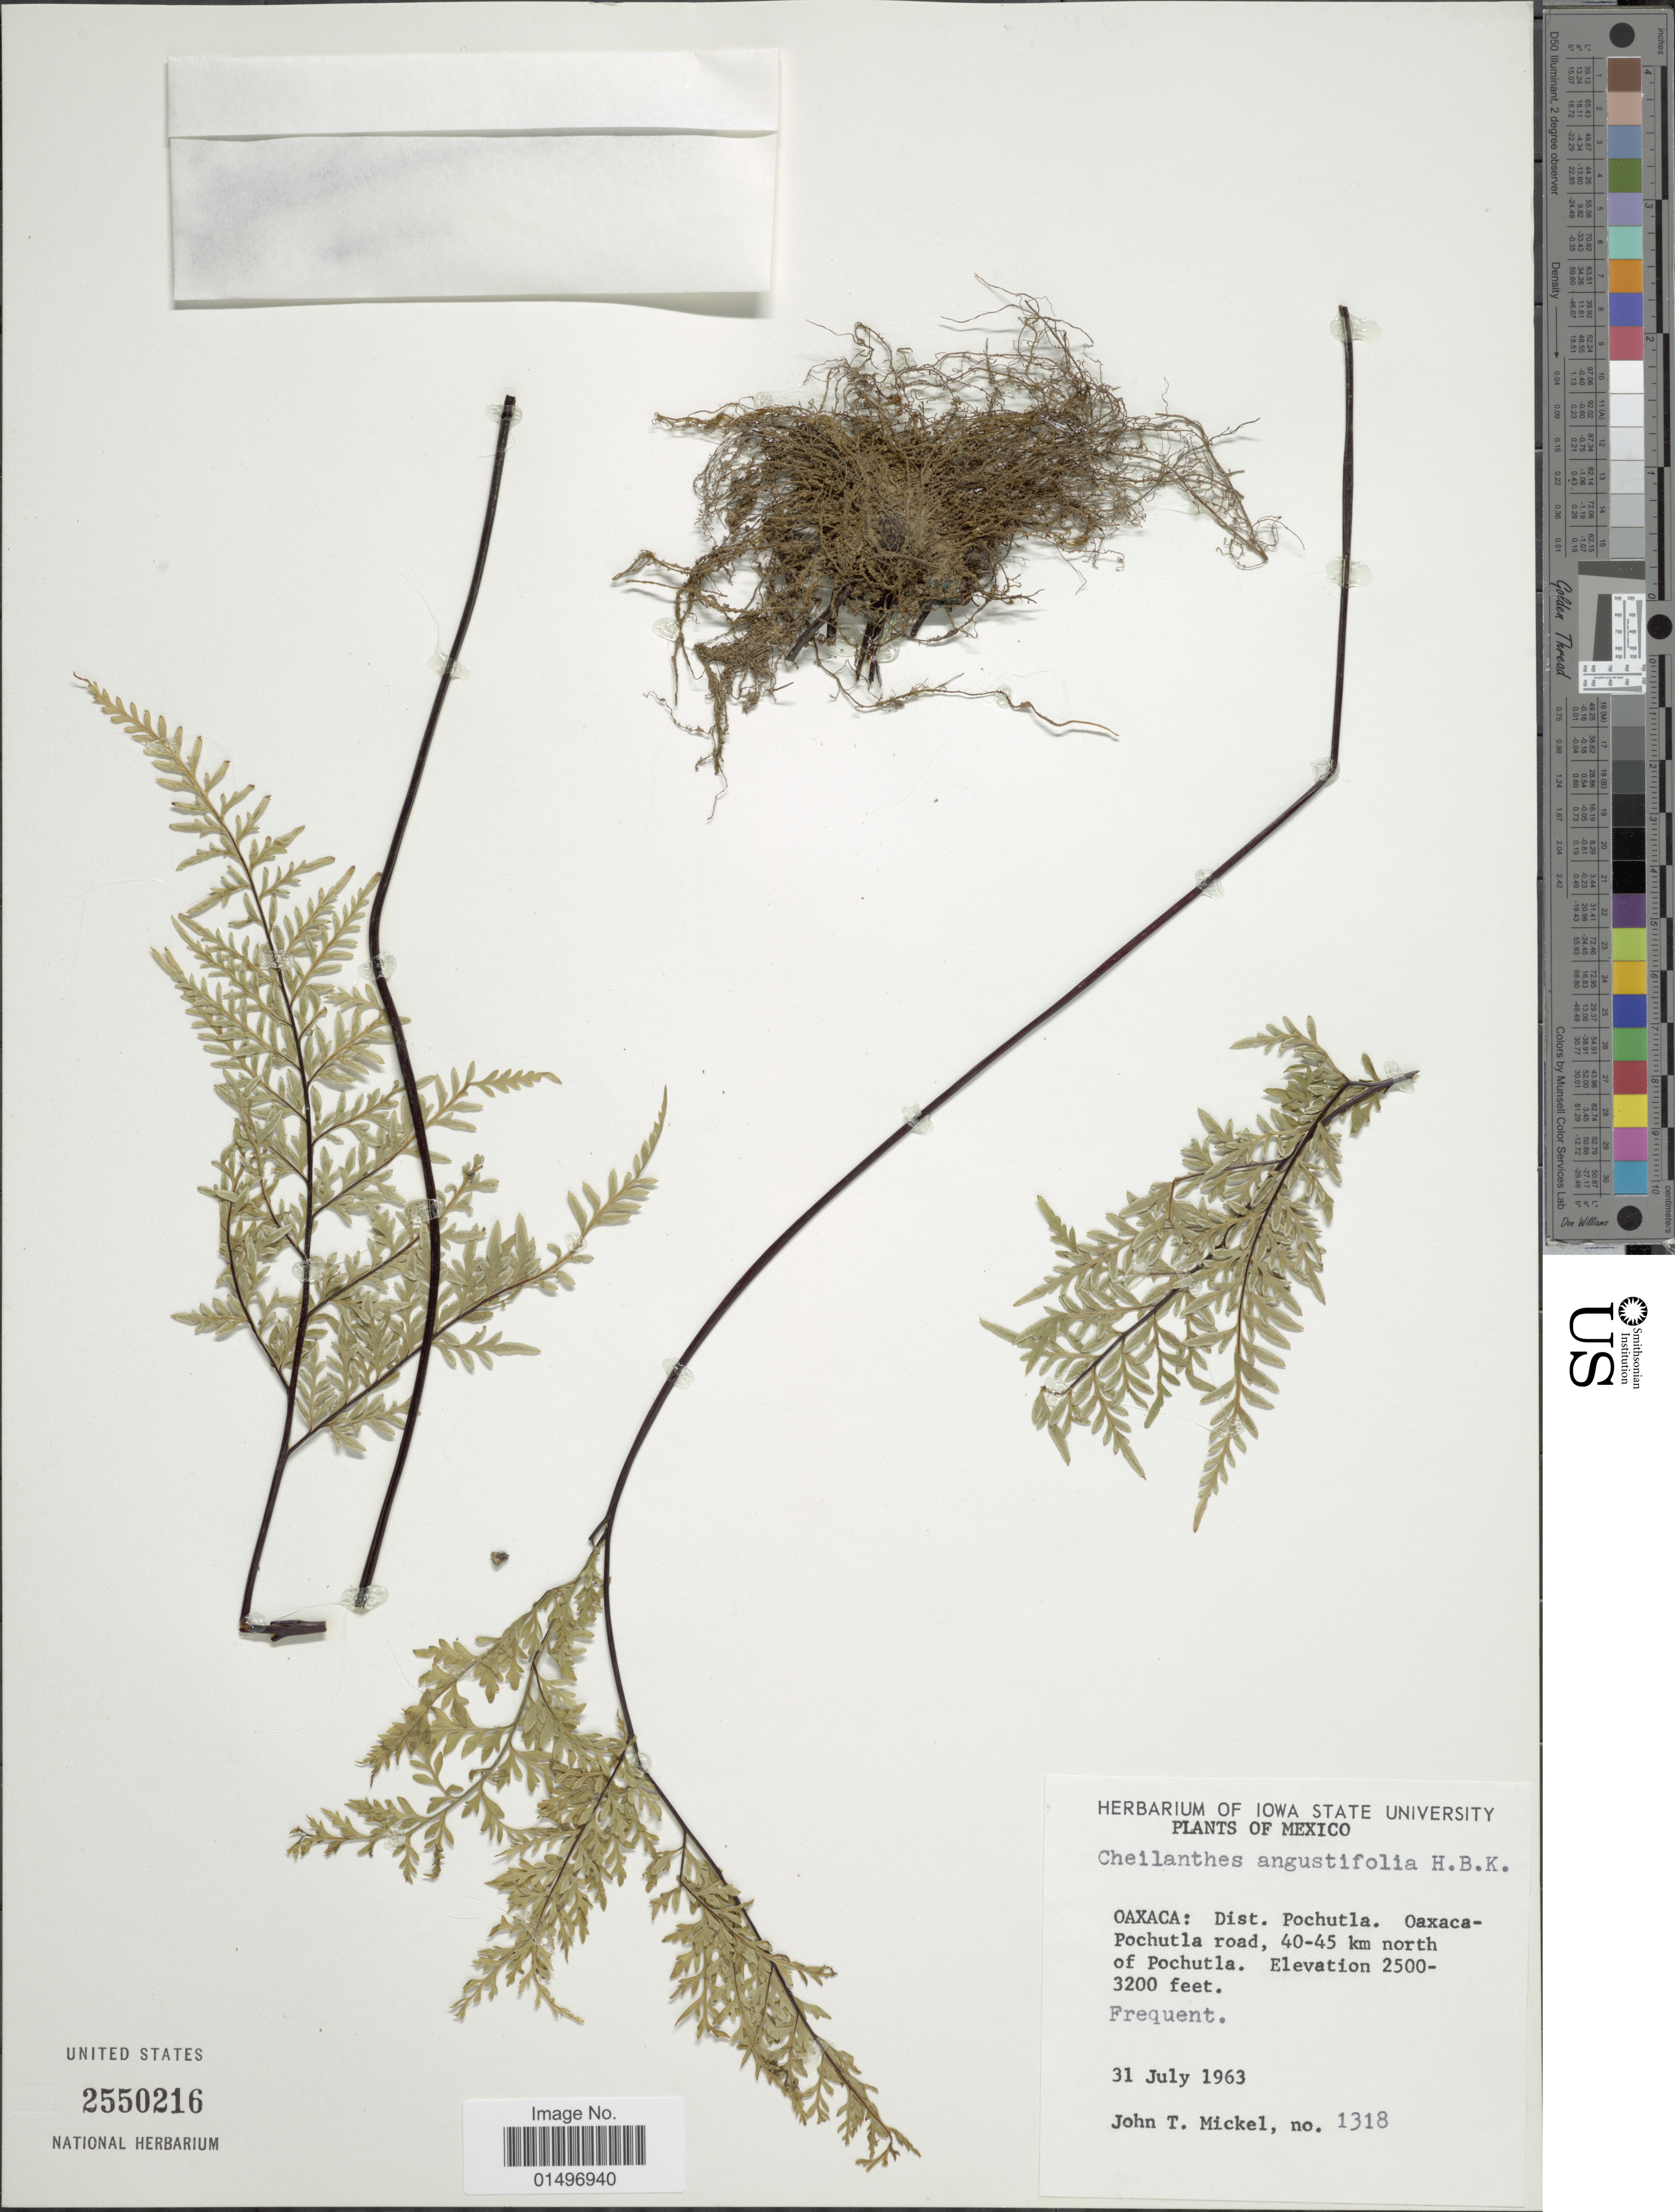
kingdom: Plantae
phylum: Tracheophyta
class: Polypodiopsida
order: Polypodiales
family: Pteridaceae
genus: Gaga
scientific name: Gaga chaerophylla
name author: (Mart. & Ikonn.-Gal.) Fay W. Li & Windham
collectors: J. T. Mickel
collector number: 1318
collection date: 1963-07-31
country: Mexico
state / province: Oaxaca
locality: Mexico, Dist. Pochutla. Oaxaca-Pochutla road, 40-45 km north of Pochutla.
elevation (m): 762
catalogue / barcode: US 2550216